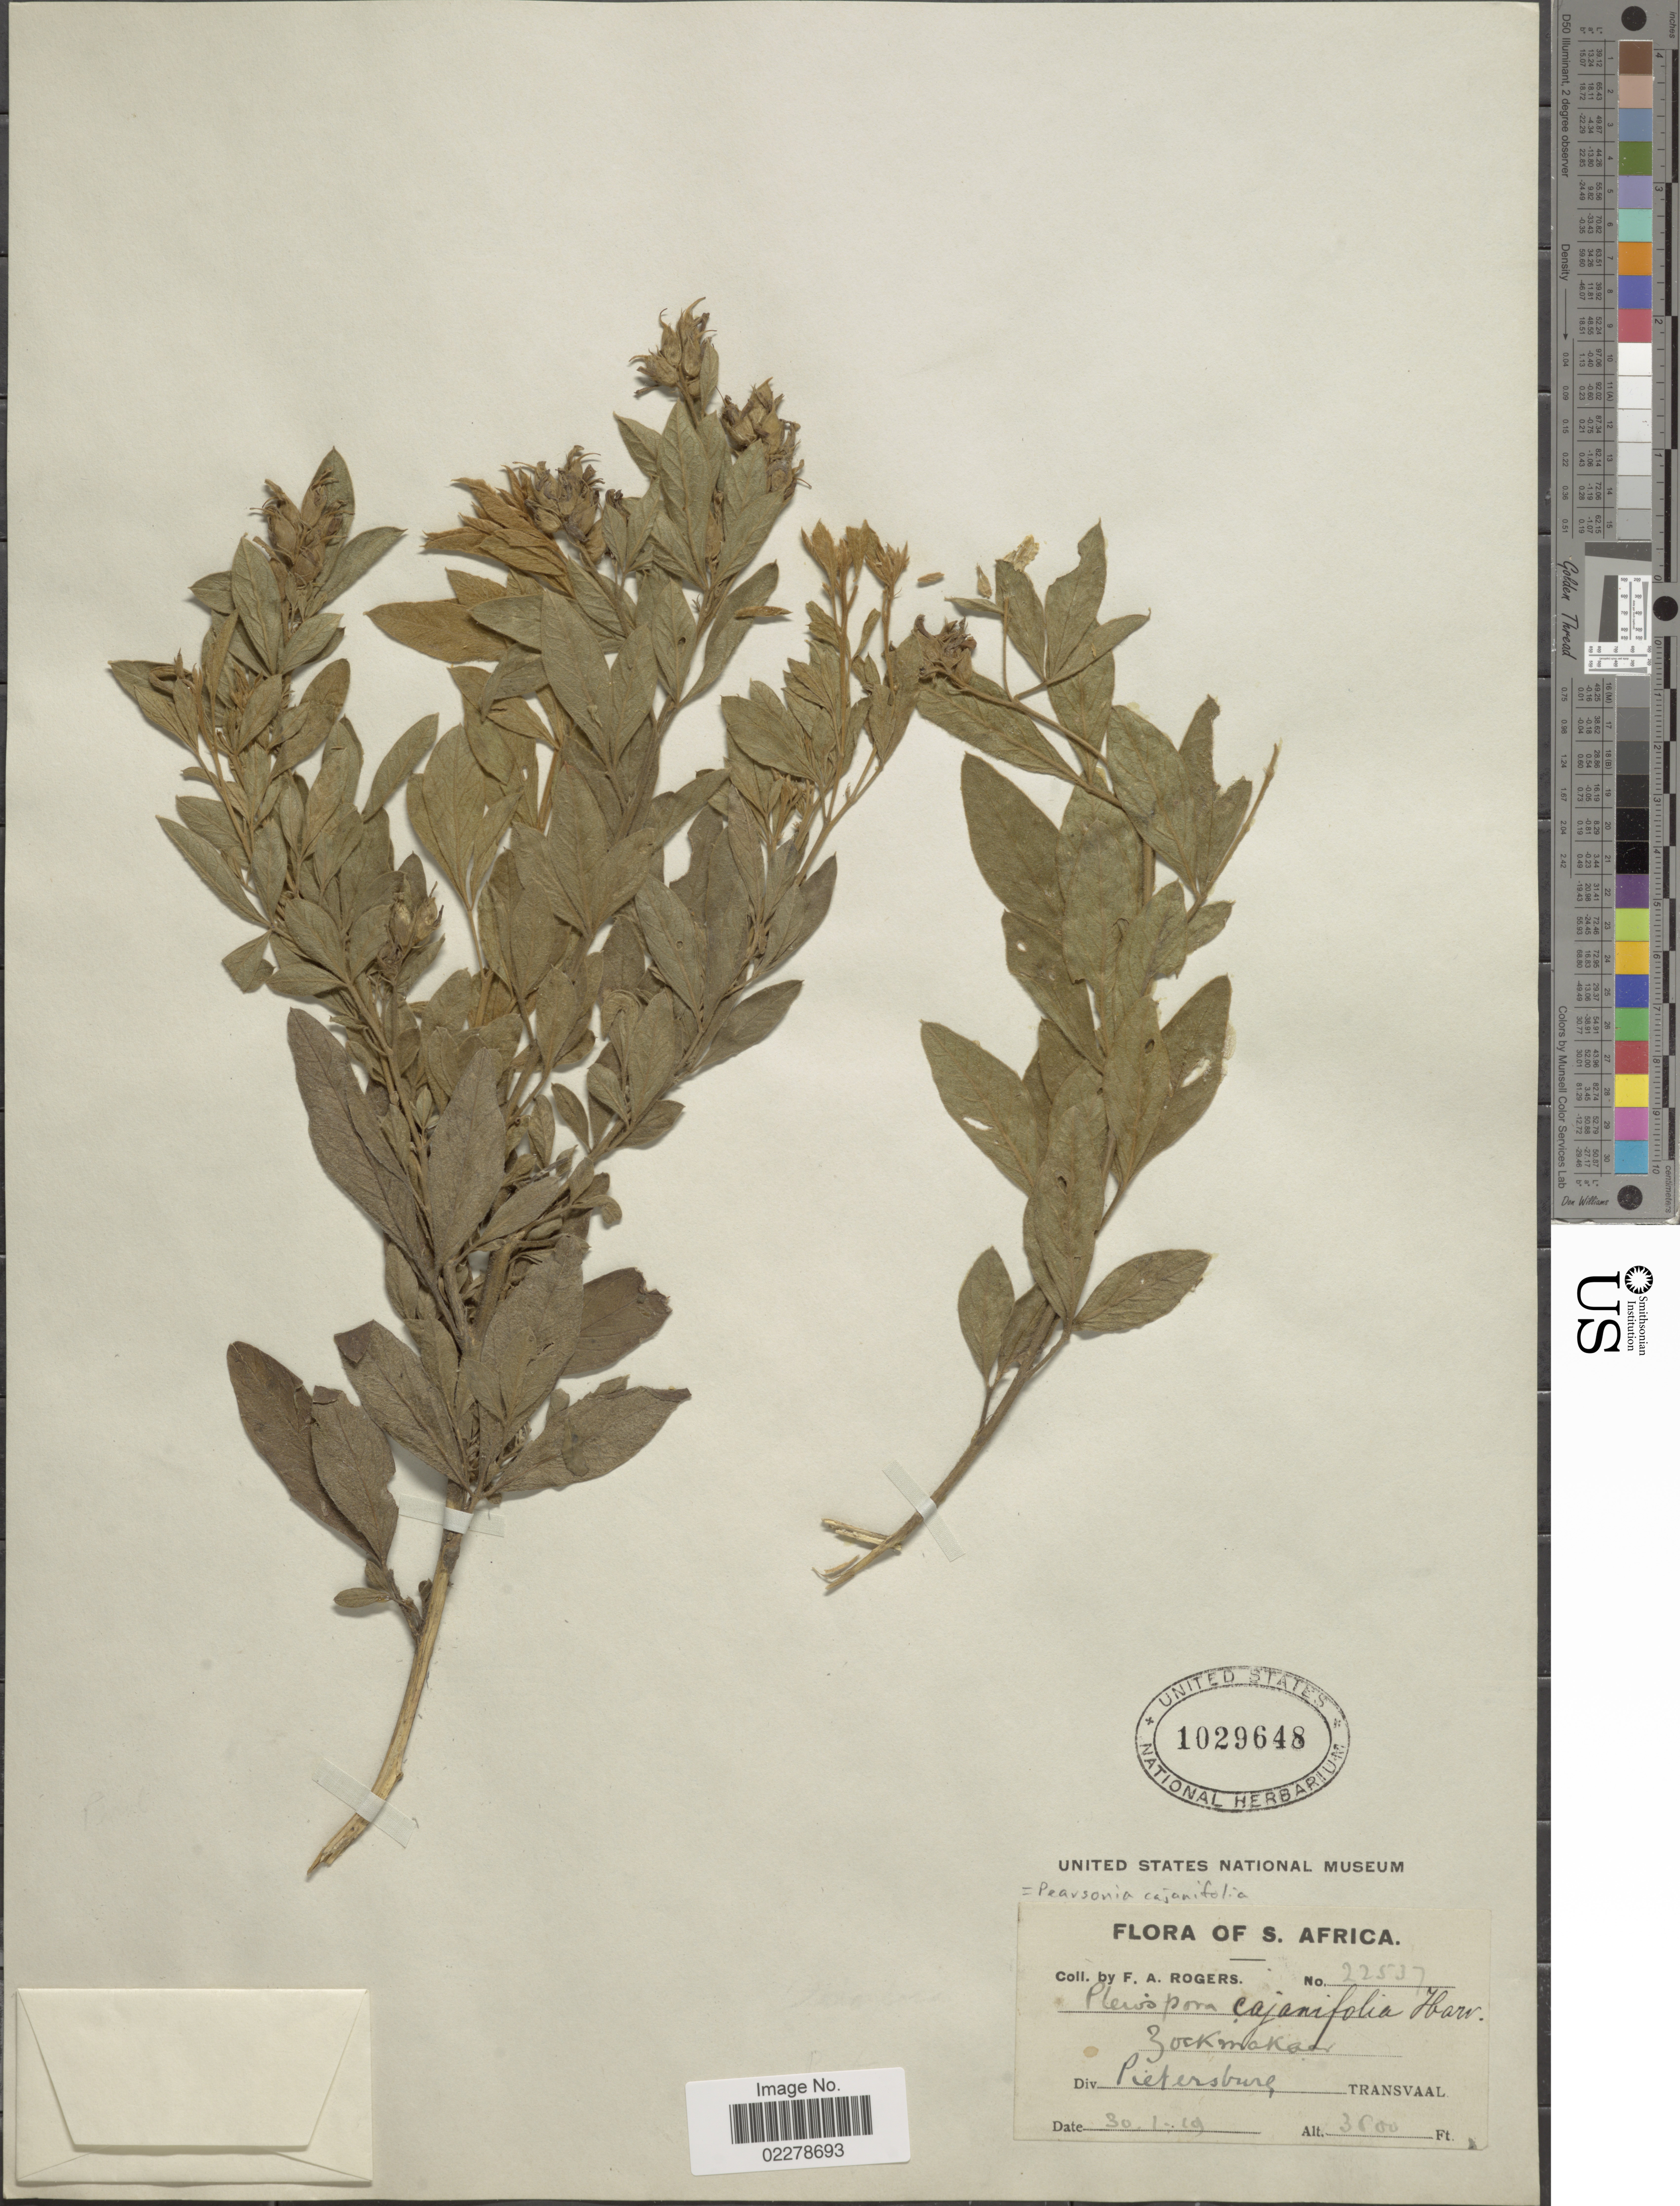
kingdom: Plantae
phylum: Tracheophyta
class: Magnoliopsida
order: Fabales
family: Fabaceae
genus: Pearsonia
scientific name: Pearsonia cajanifolia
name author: (Harv.) Polhill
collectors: F. A. Rogers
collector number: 22537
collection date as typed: Transcribed d/m/y: 30/1/19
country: South Africa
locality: Transvaal. Pietersburg. S. Africa.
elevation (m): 1067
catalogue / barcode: US 1029648